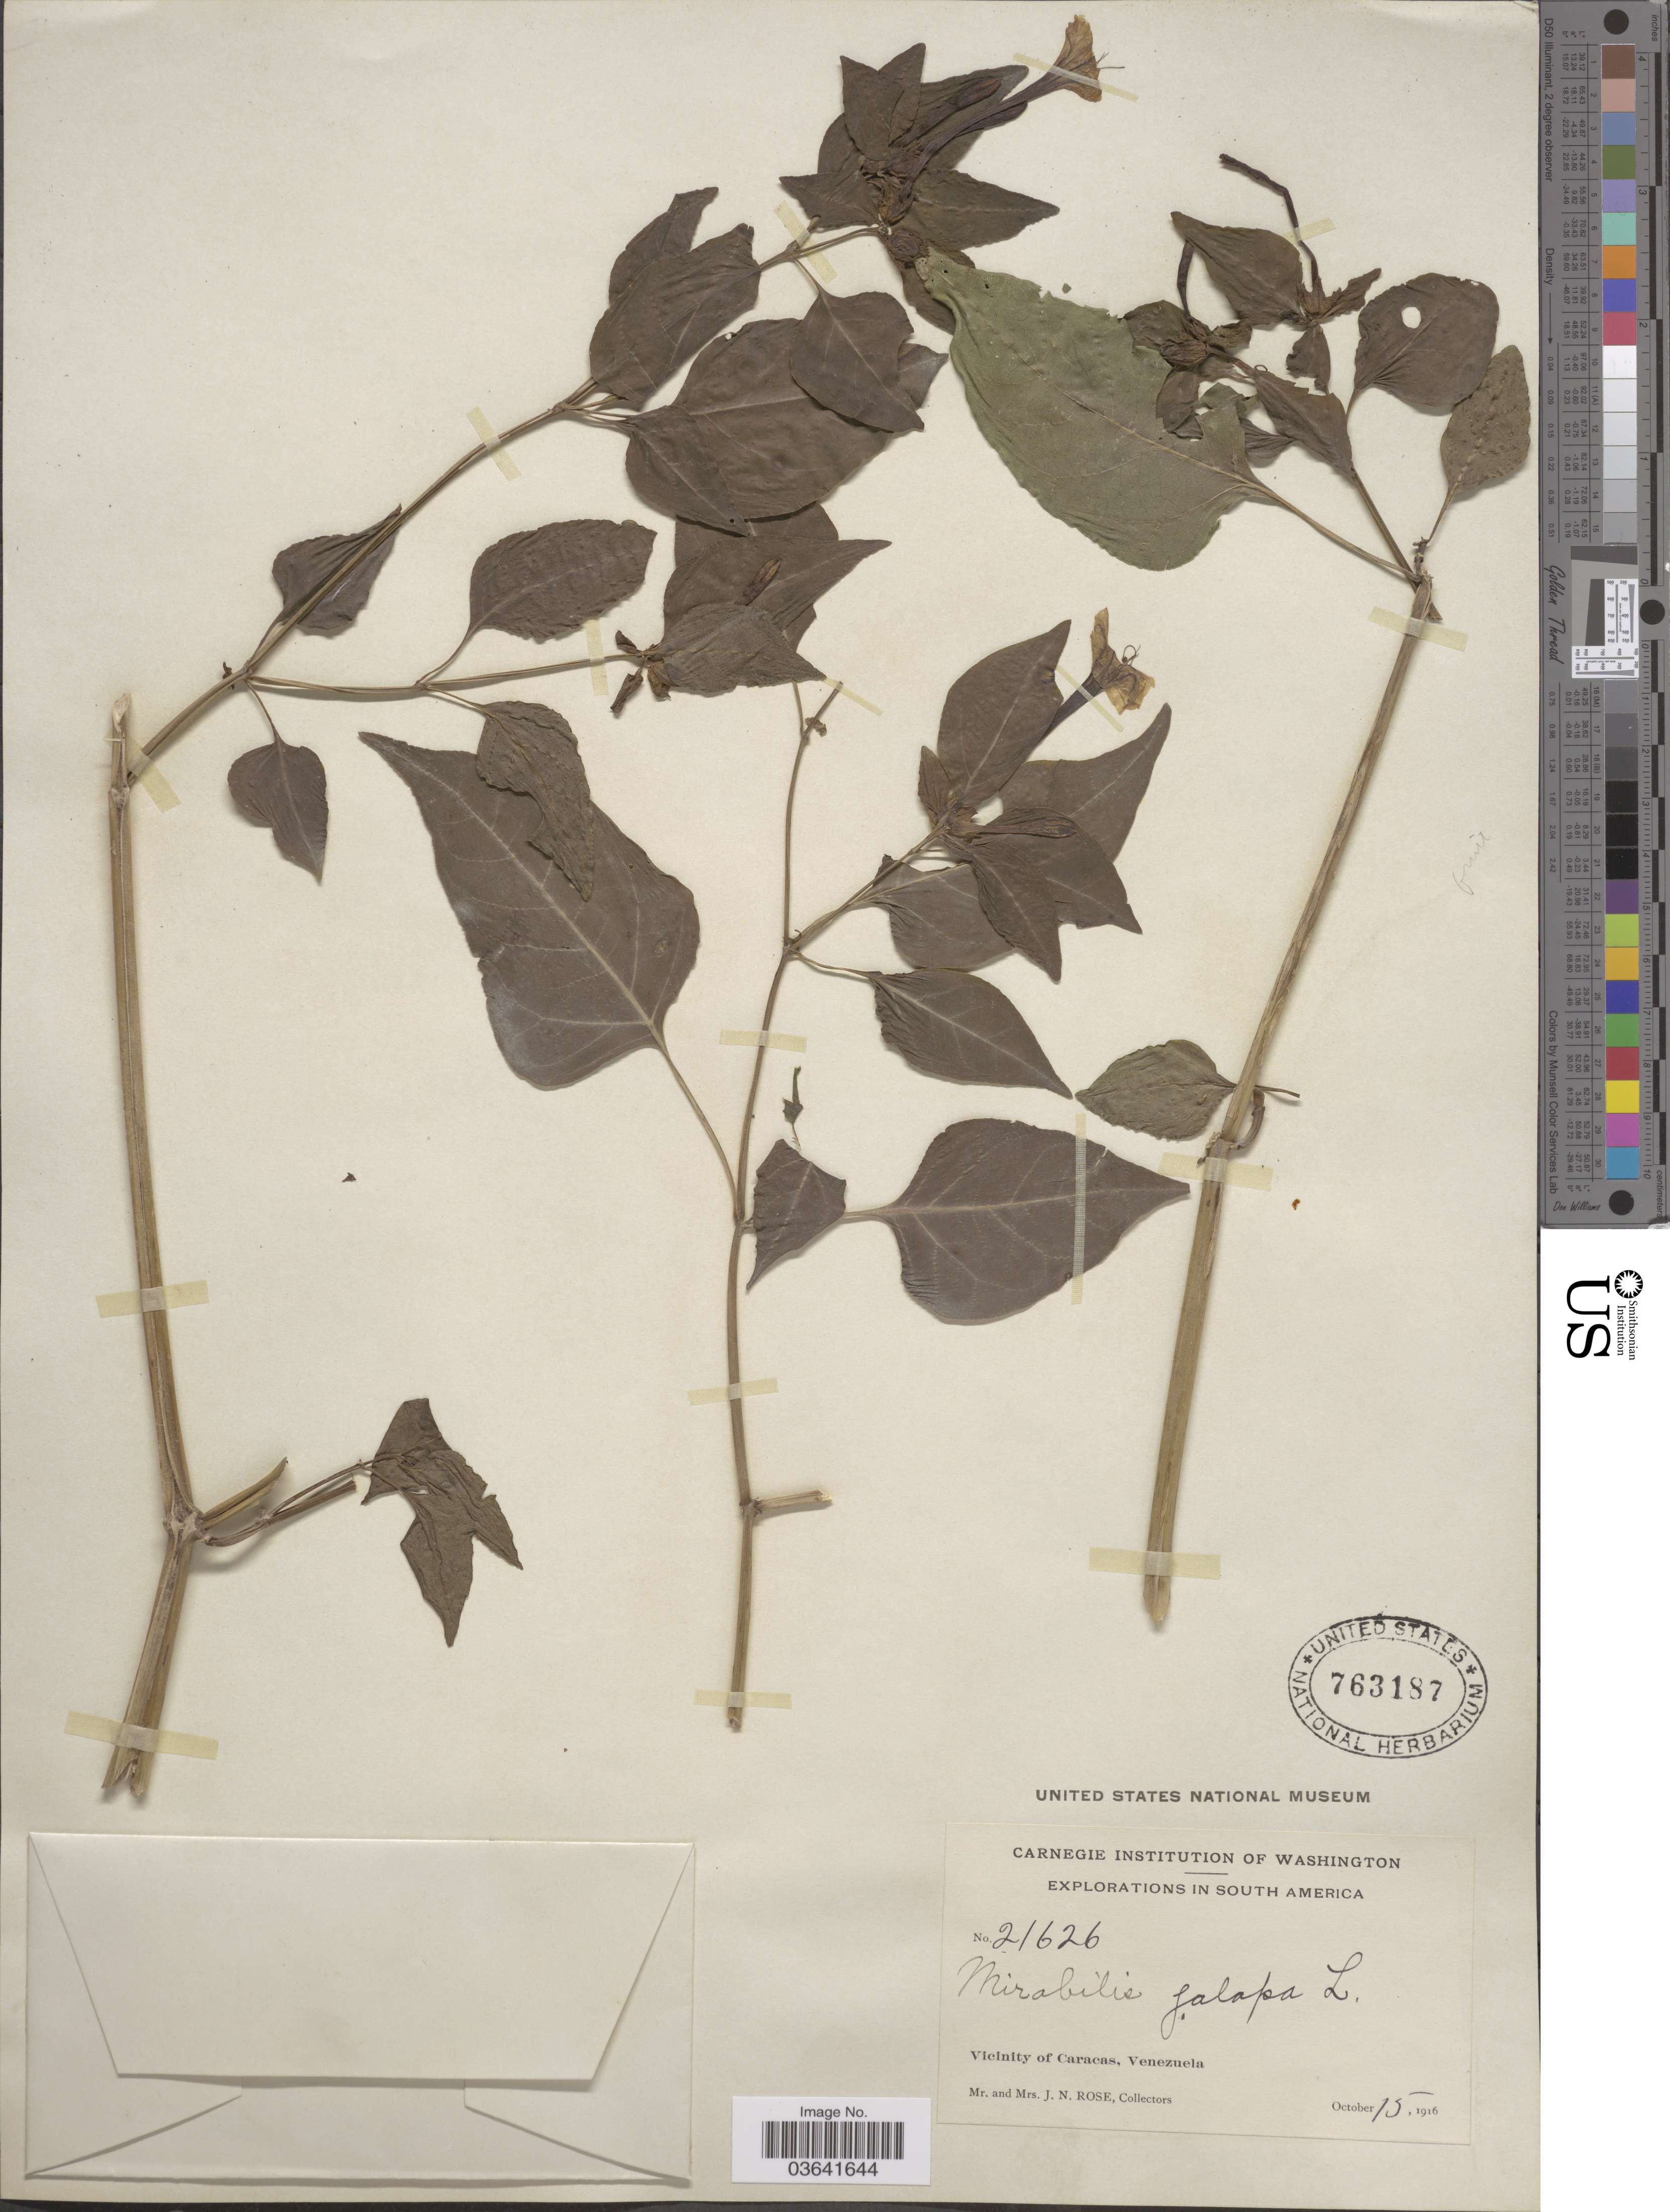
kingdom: Plantae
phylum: Tracheophyta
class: Magnoliopsida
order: Caryophyllales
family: Nyctaginaceae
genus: Mirabilis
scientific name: Mirabilis jalapa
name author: L.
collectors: J. N. Rose & L. B. Rose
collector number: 21626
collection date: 1916-10-15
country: Venezuela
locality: Vicinity of Caracas.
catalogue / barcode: US 763187